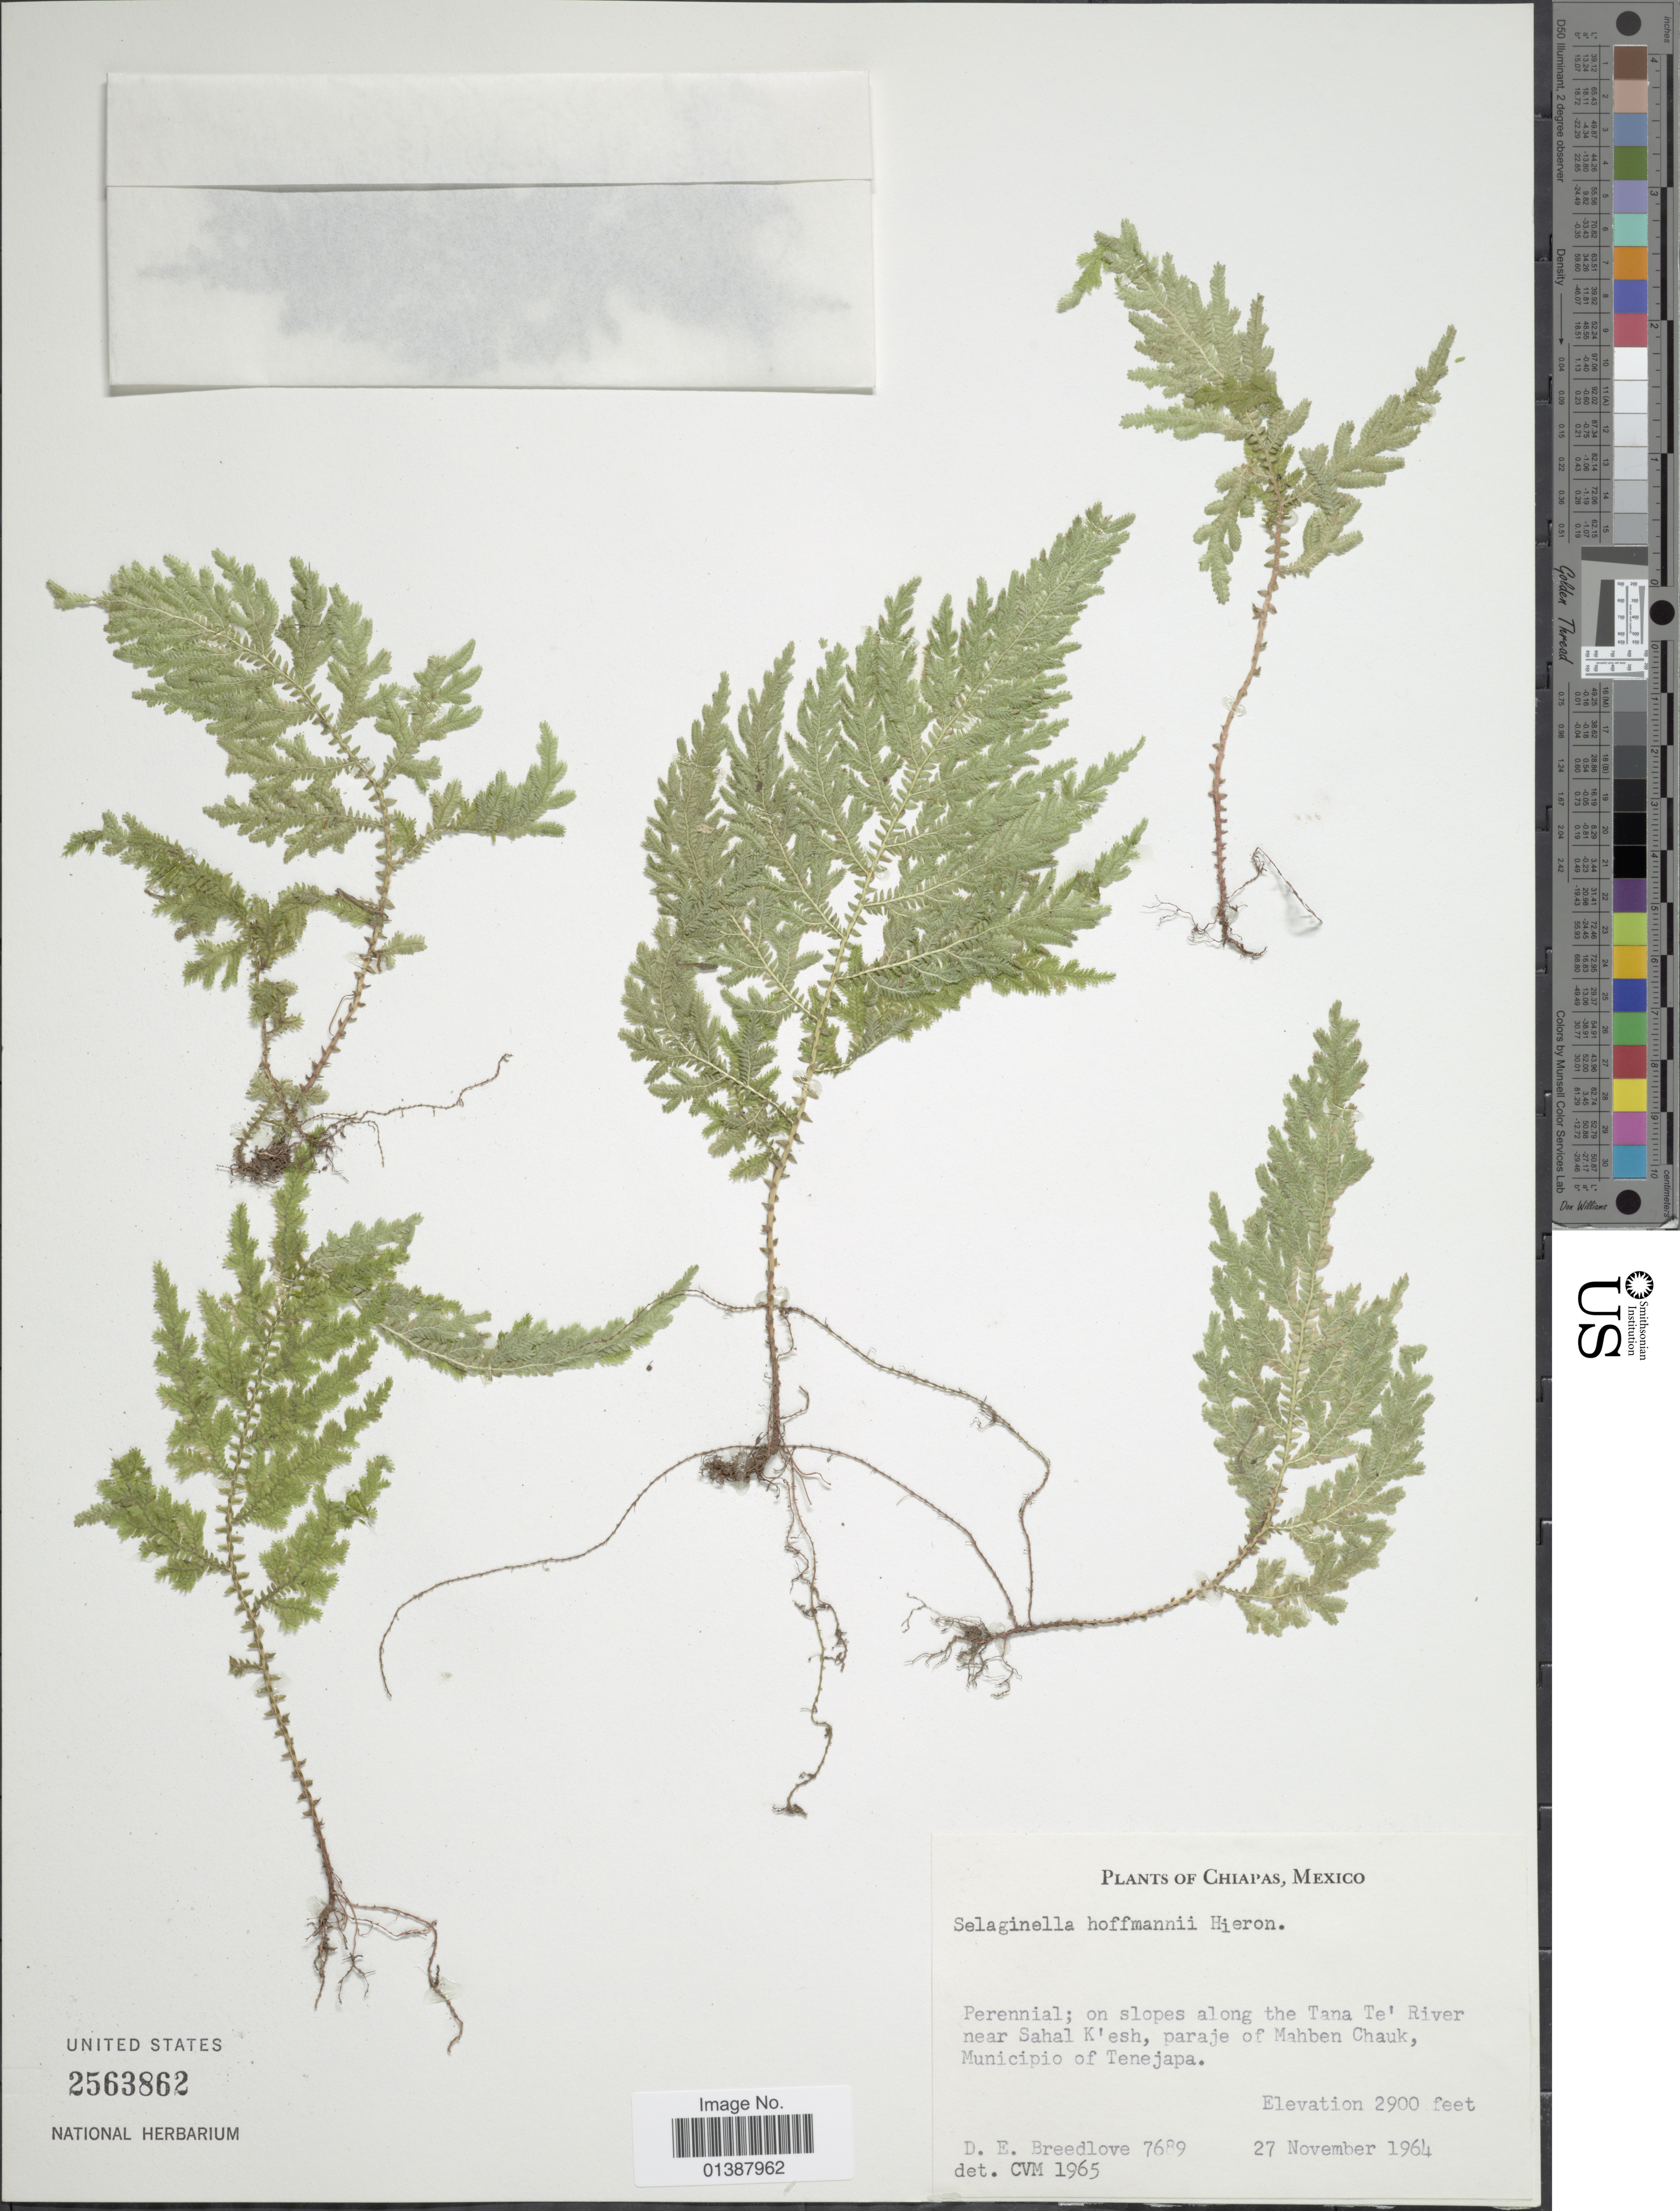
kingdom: Plantae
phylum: Tracheophyta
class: Lycopodiopsida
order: Selaginellales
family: Selaginellaceae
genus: Selaginella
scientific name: Selaginella hoffmannii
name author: Hieron.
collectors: D. E. Breedlove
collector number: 7689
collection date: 1964-11-27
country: Mexico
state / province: Chiapas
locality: Perrenial; on slopes along the Tana Te' River near Sahal K'esh, paraje of Mahben Chauk, Municipio of Tenejapa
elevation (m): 884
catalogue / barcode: US 2563862